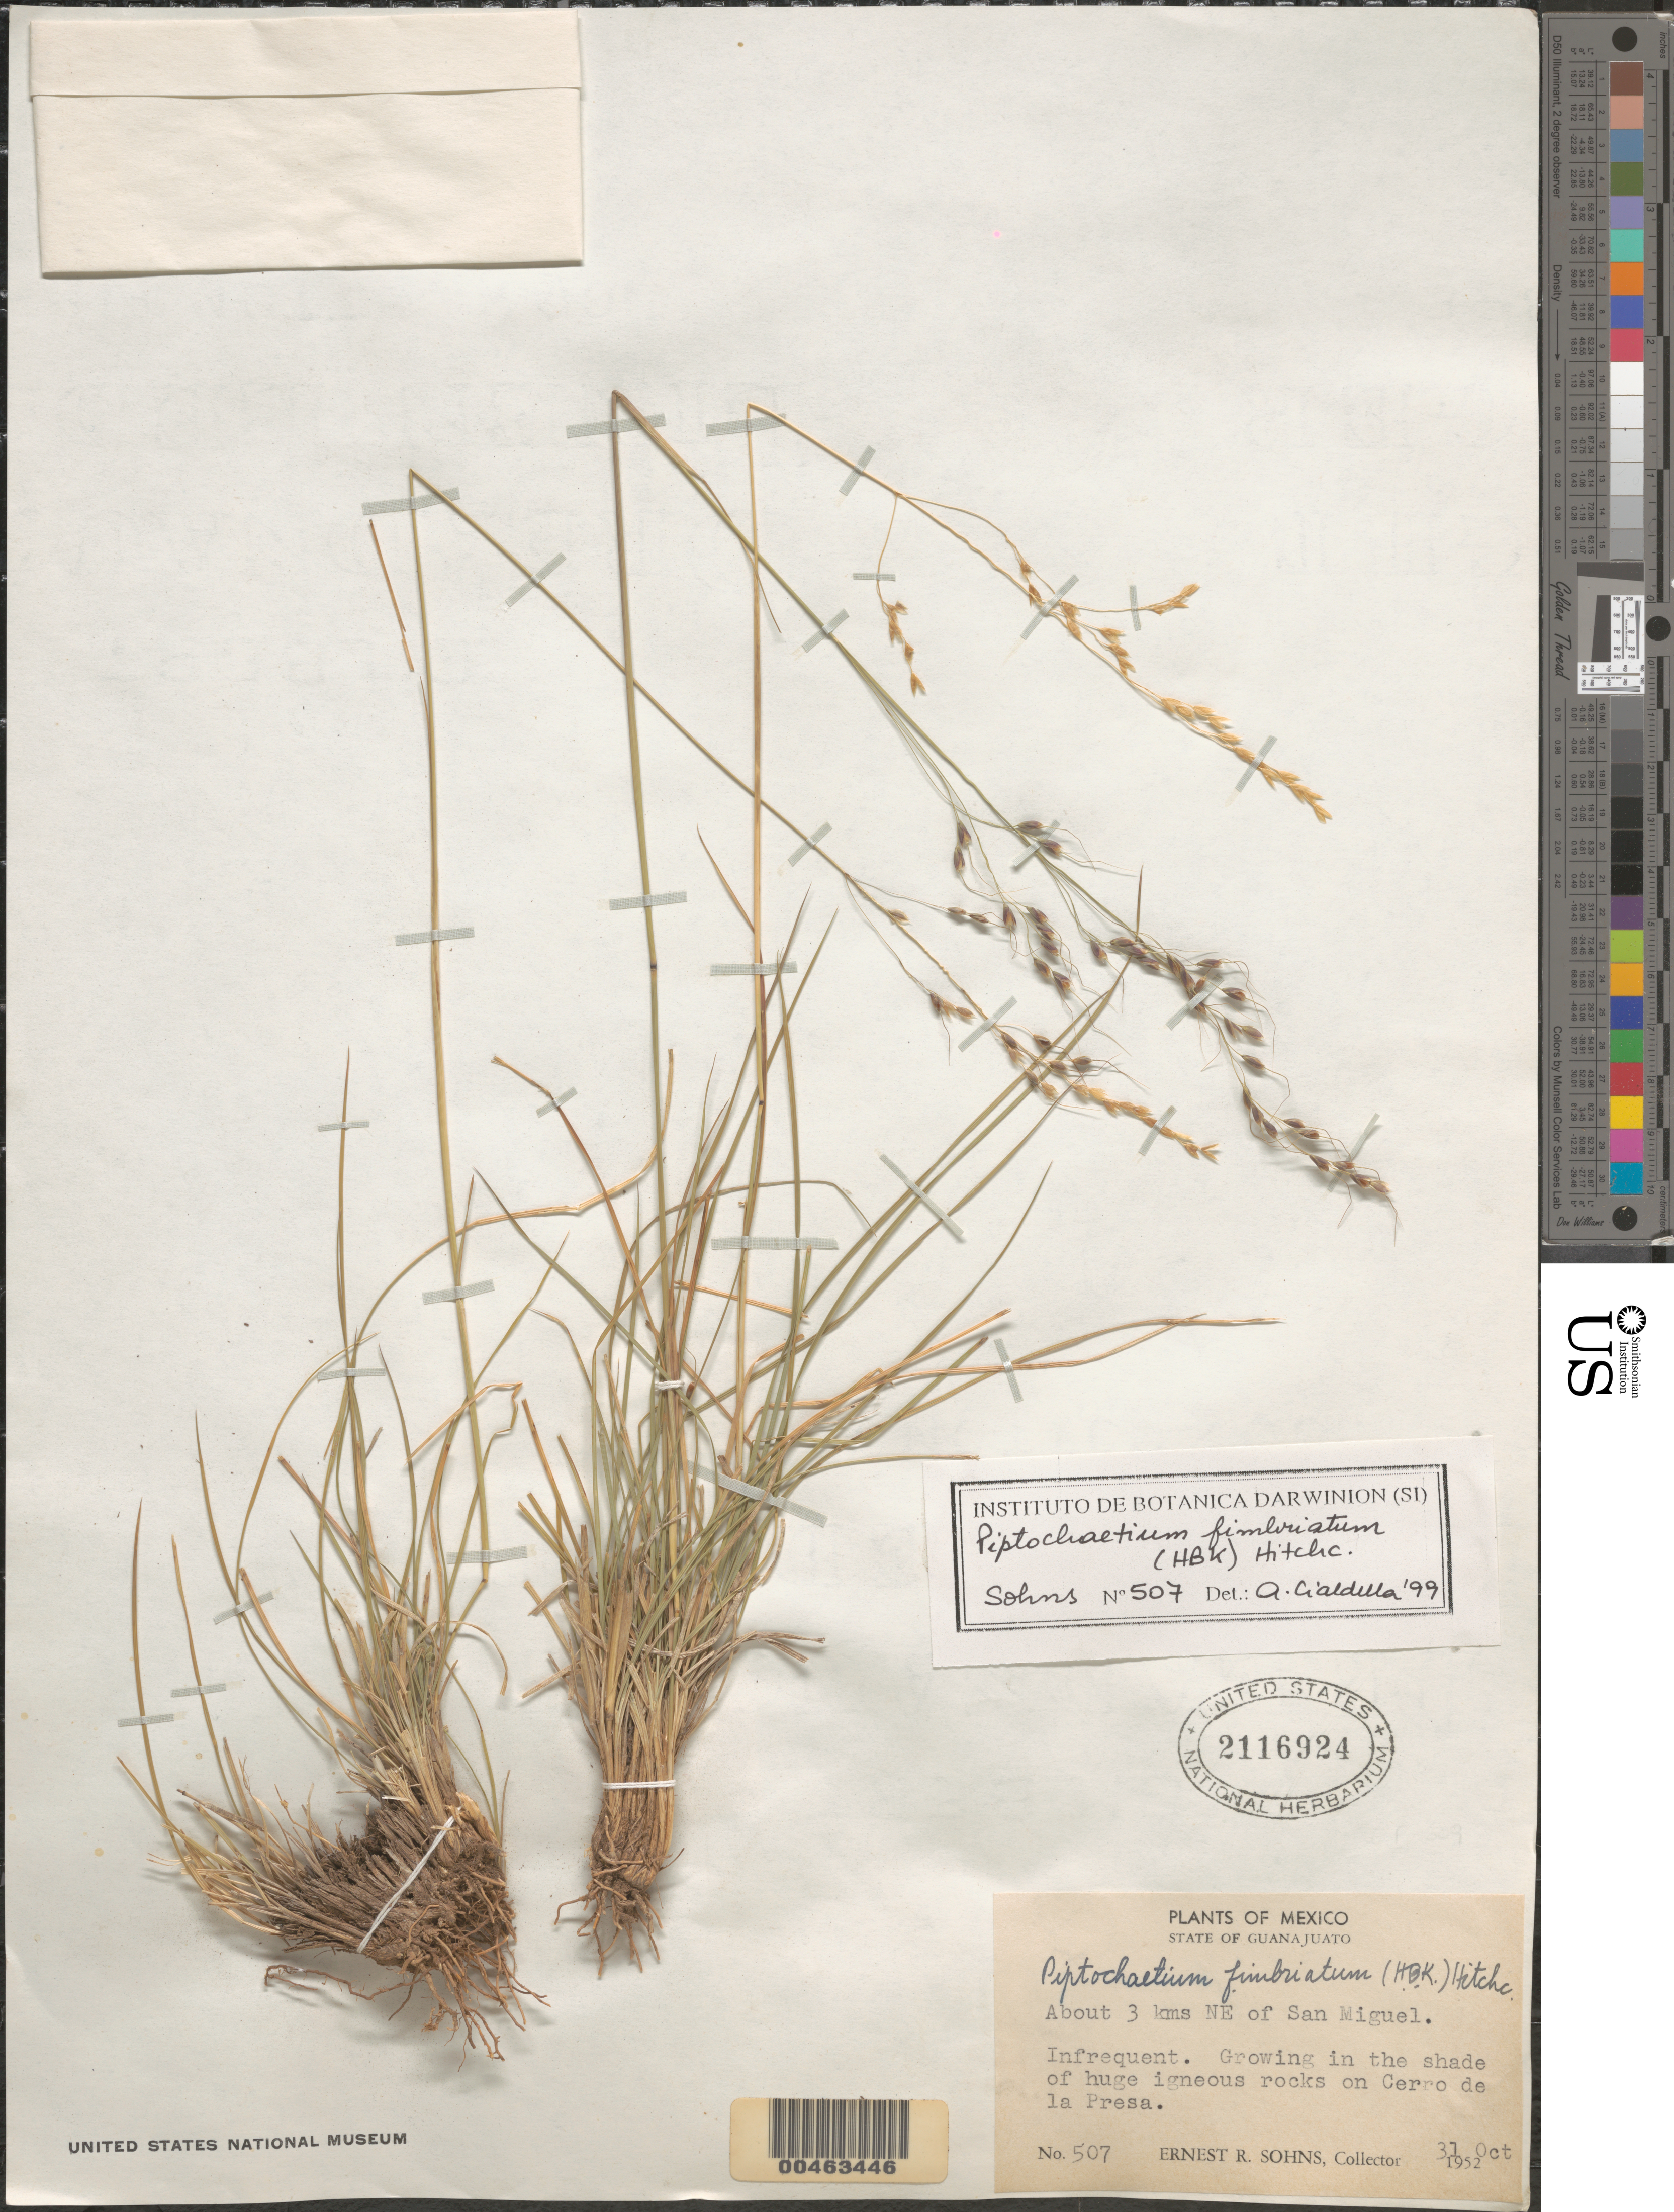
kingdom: Plantae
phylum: Tracheophyta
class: Liliopsida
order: Poales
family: Poaceae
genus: Piptochaetium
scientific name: Piptochaetium fimbriatum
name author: (Kunth) Hitchc.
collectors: E. R. Sohns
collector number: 507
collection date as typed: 31 Oct 1952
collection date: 1952-10-31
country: Mexico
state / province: Guanajuato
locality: About 3 km NE of San Miguel, on Cerro de La Presa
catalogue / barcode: US 2116924